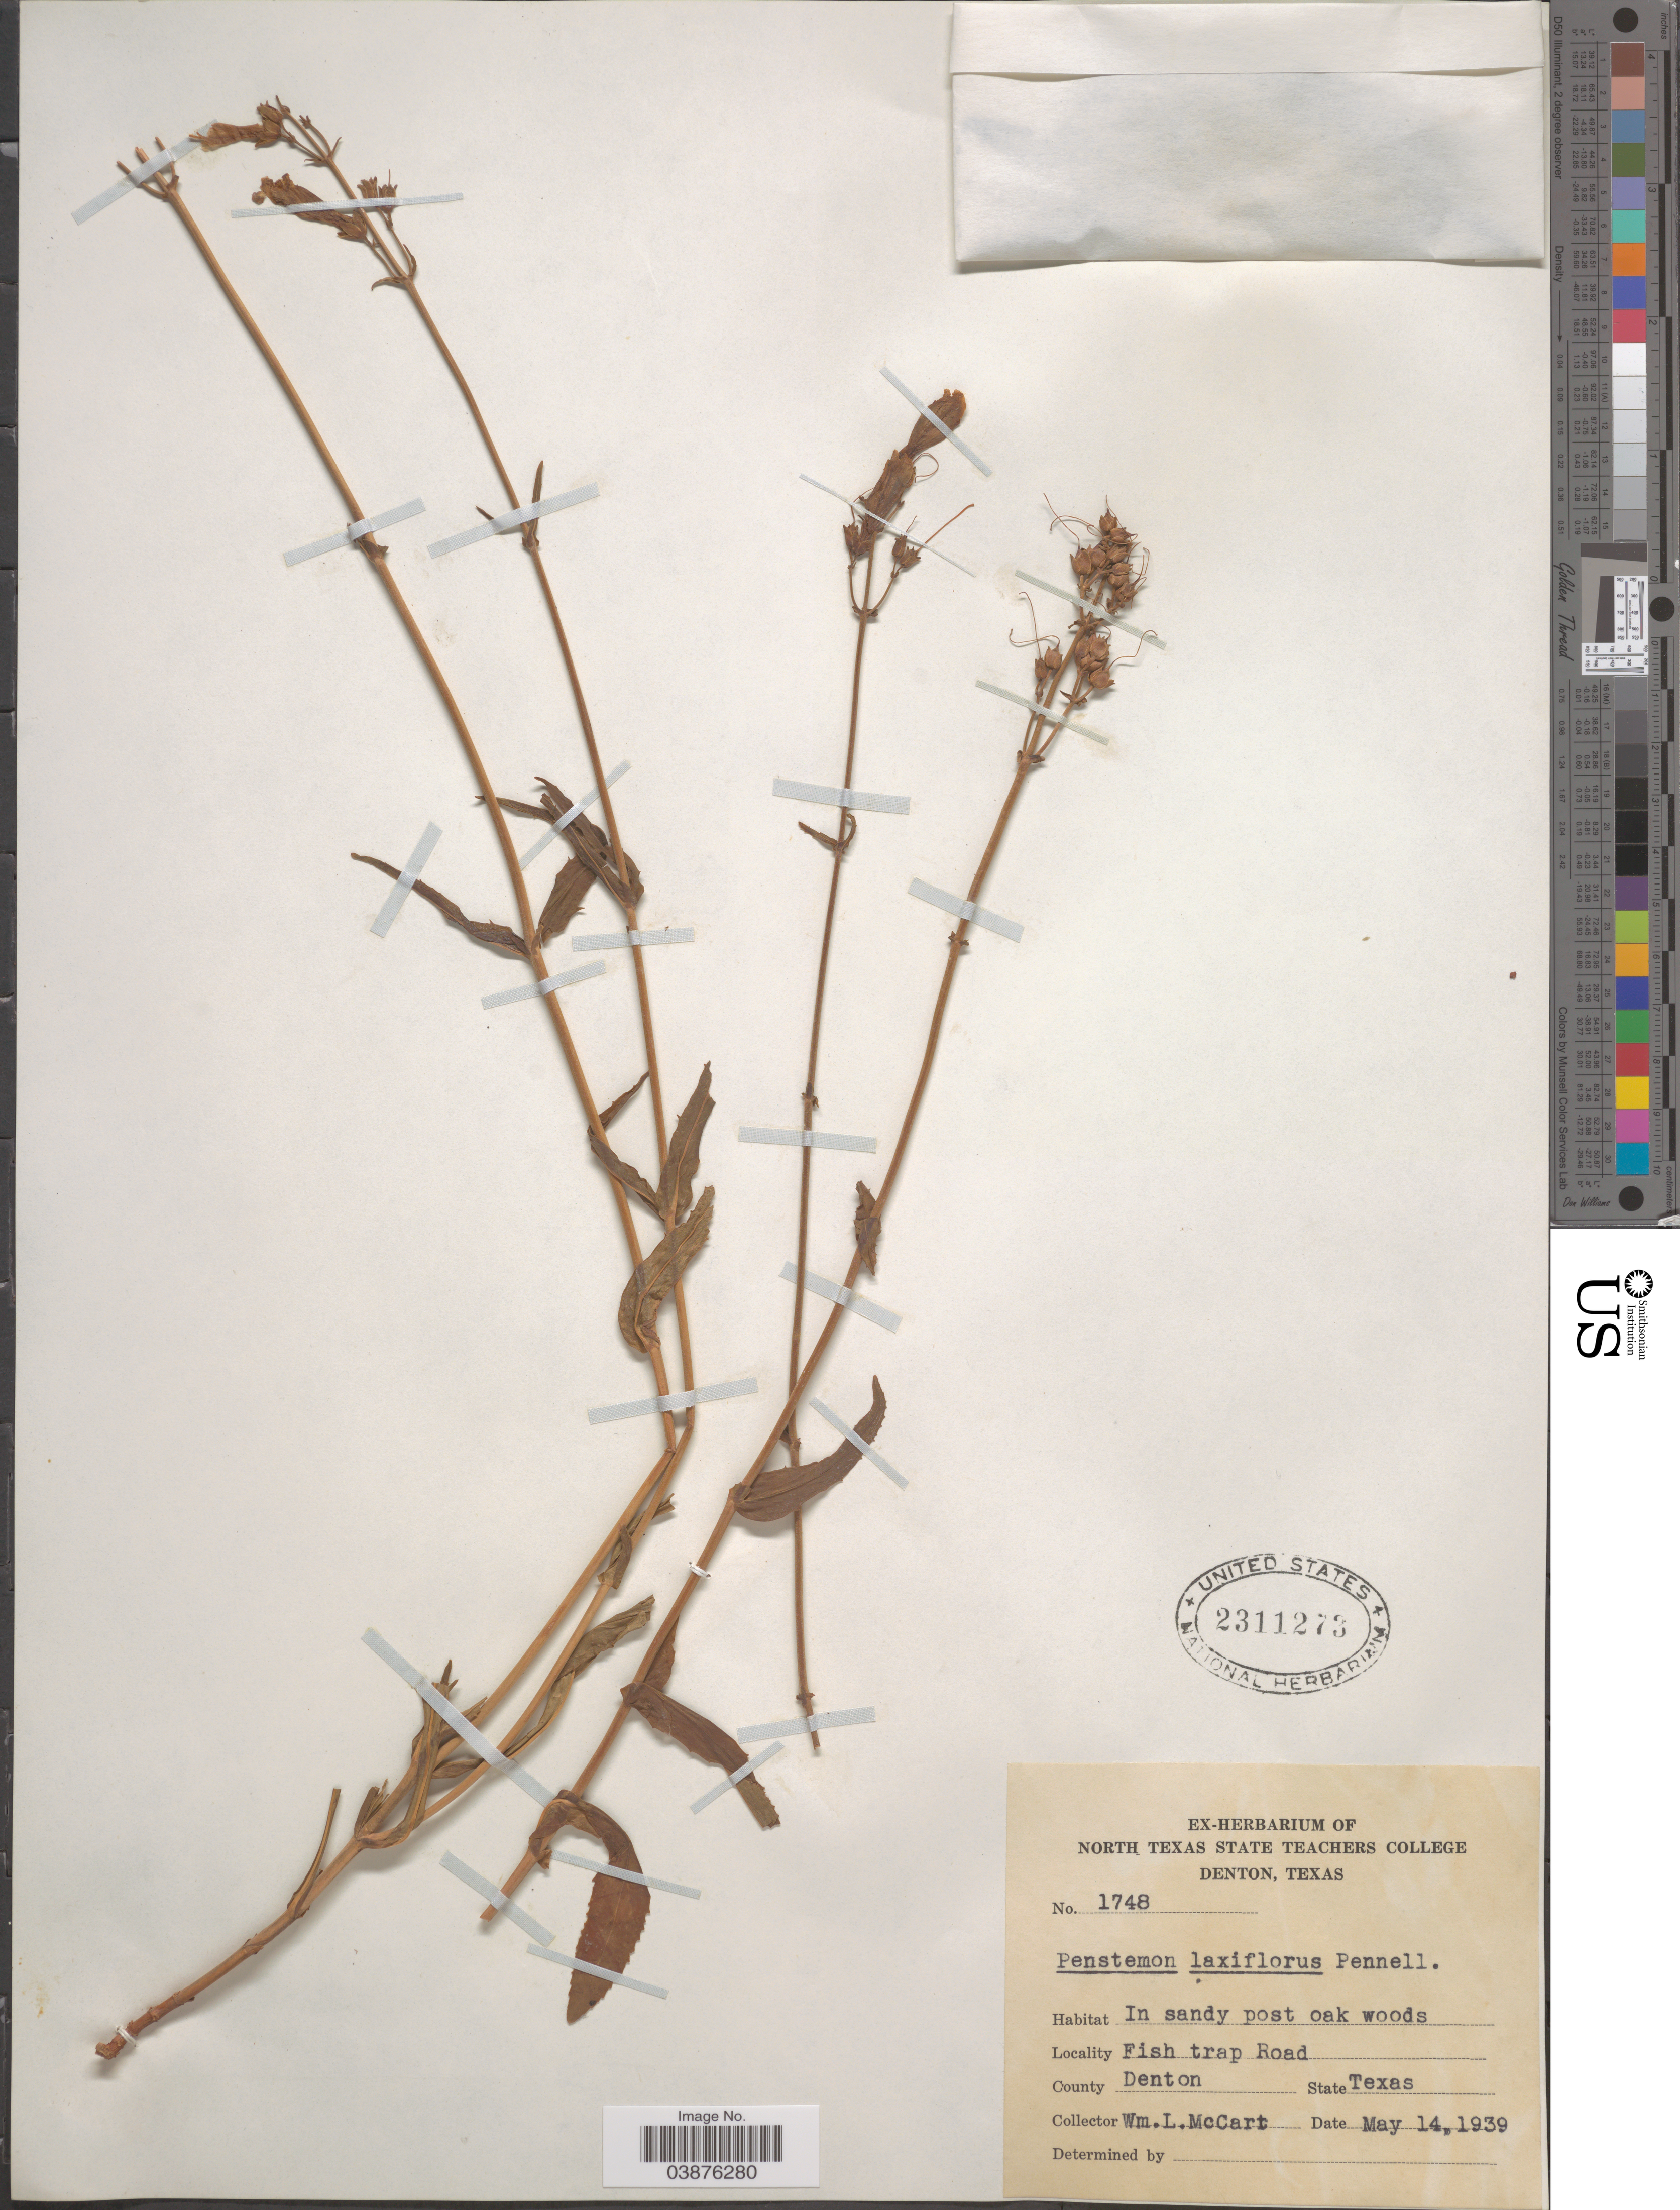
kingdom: Plantae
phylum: Tracheophyta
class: Magnoliopsida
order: Lamiales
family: Plantaginaceae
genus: Penstemon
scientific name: Penstemon laxiflorus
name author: Pennell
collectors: W. McCart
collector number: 1748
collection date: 1939-05-14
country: United States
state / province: Texas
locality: Fish trap Road. County Denton.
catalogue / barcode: US 2311273